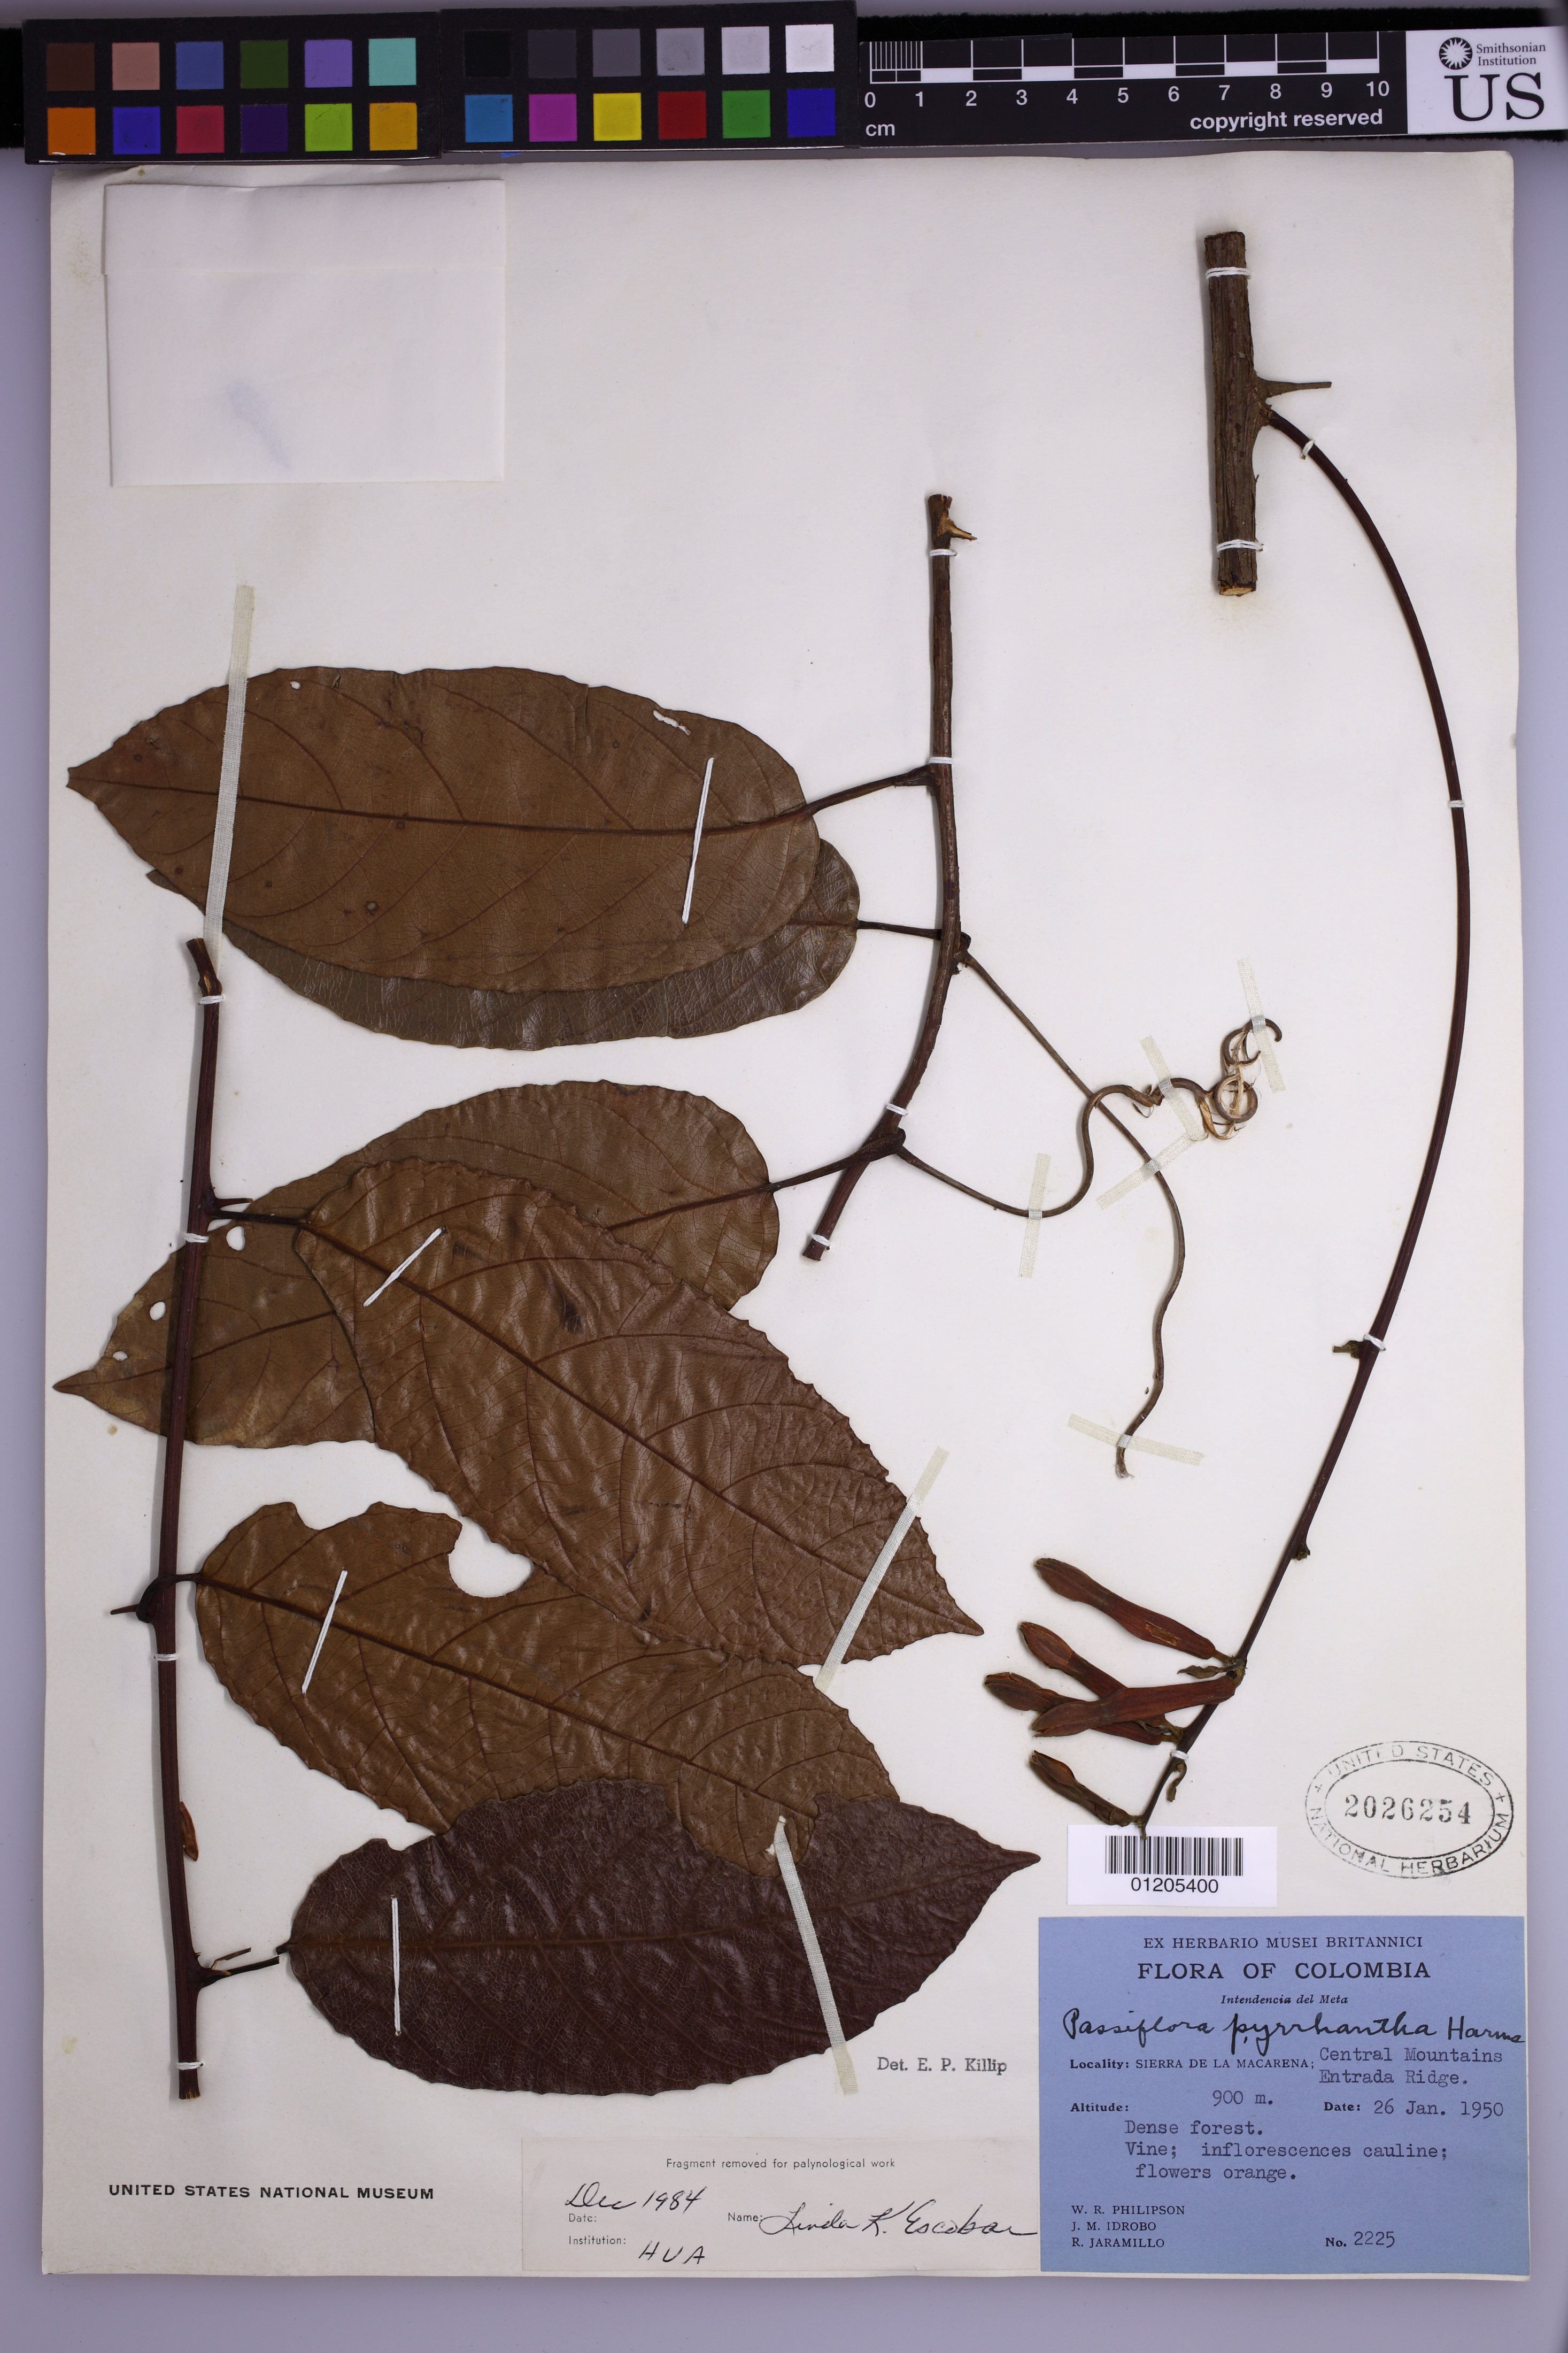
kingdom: Plantae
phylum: Tracheophyta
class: Magnoliopsida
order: Malpighiales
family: Passifloraceae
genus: Passiflora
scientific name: Passiflora pyrrhantha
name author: Harms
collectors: W. R. Philipson, J. M. Idrobo & R. Jaramillo M.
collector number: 2225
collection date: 1950-01-26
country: Colombia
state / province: Meta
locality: Sierra de la Macarena; Central Mountains Entrada Ridge.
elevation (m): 900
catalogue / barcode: US 2026254